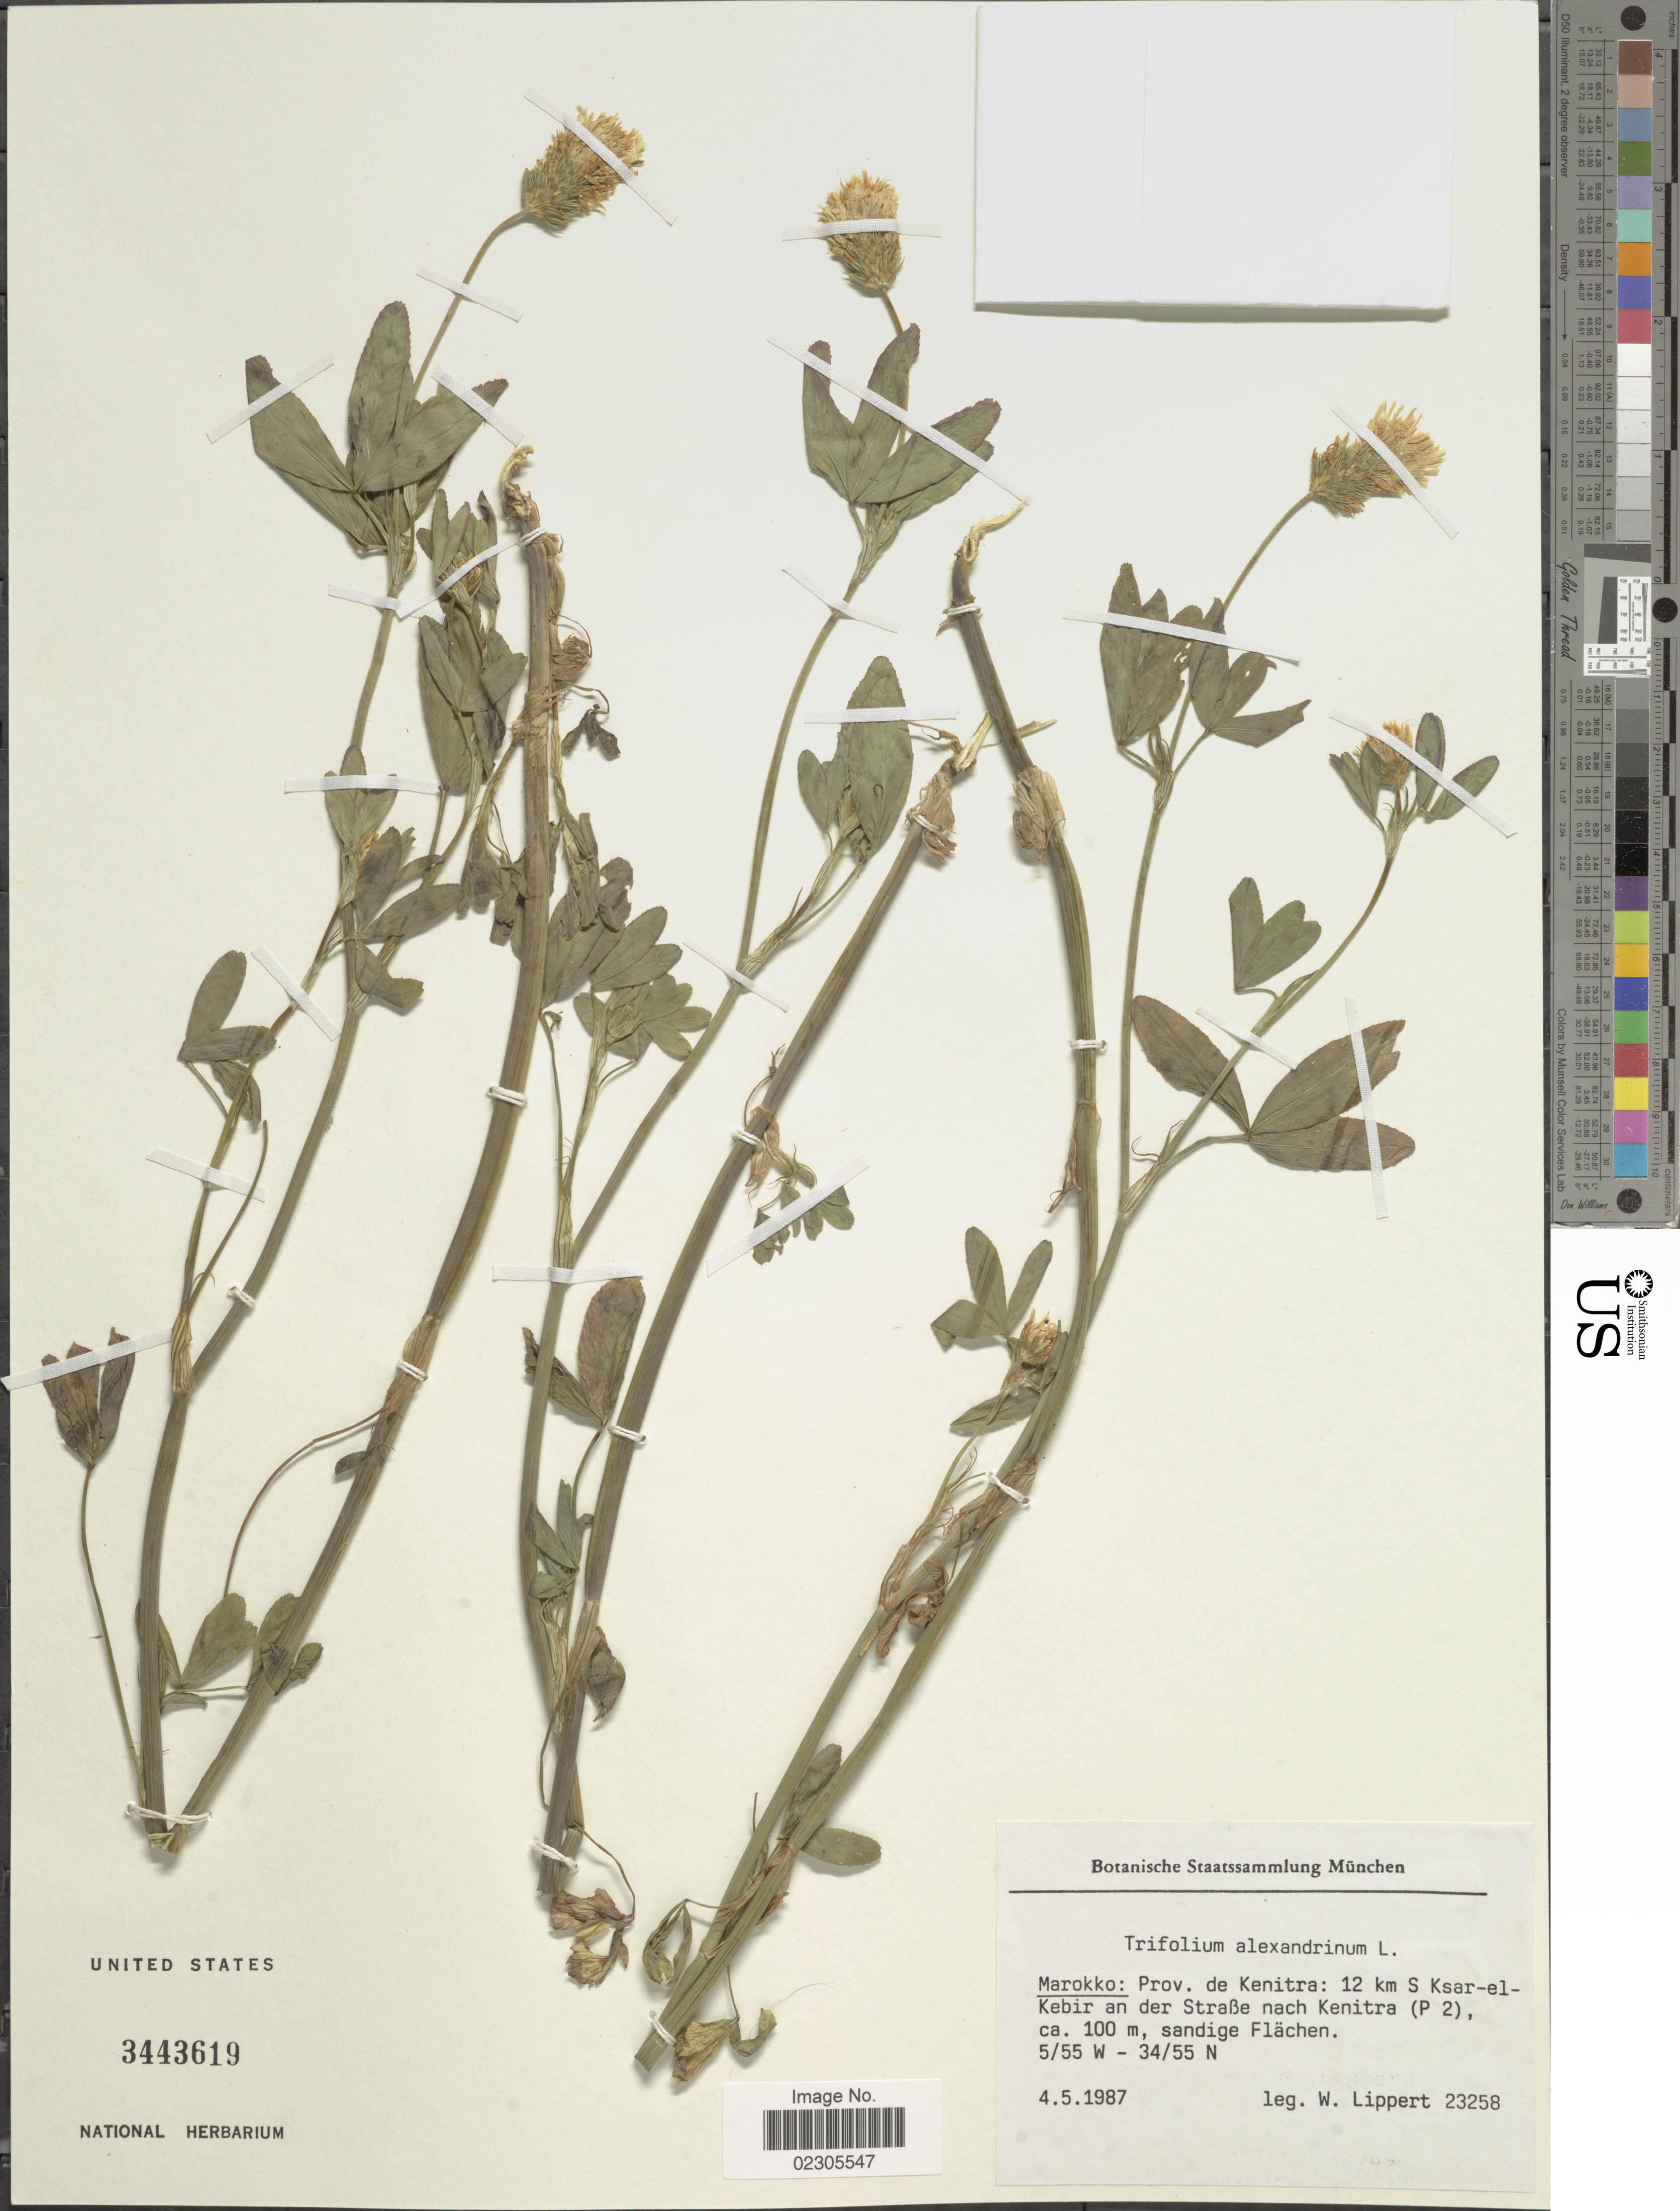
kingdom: Plantae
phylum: Tracheophyta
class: Magnoliopsida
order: Fabales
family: Fabaceae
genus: Trifolium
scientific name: Trifolium alexandrinum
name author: L.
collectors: W. Lippert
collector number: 23258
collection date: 1987-05-04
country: Morocco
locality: Prov. de Kenitra: 12 km S Ksar-el-Kebir an der Strabe nach Kenitra (P2)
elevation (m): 100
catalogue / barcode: US 3443619